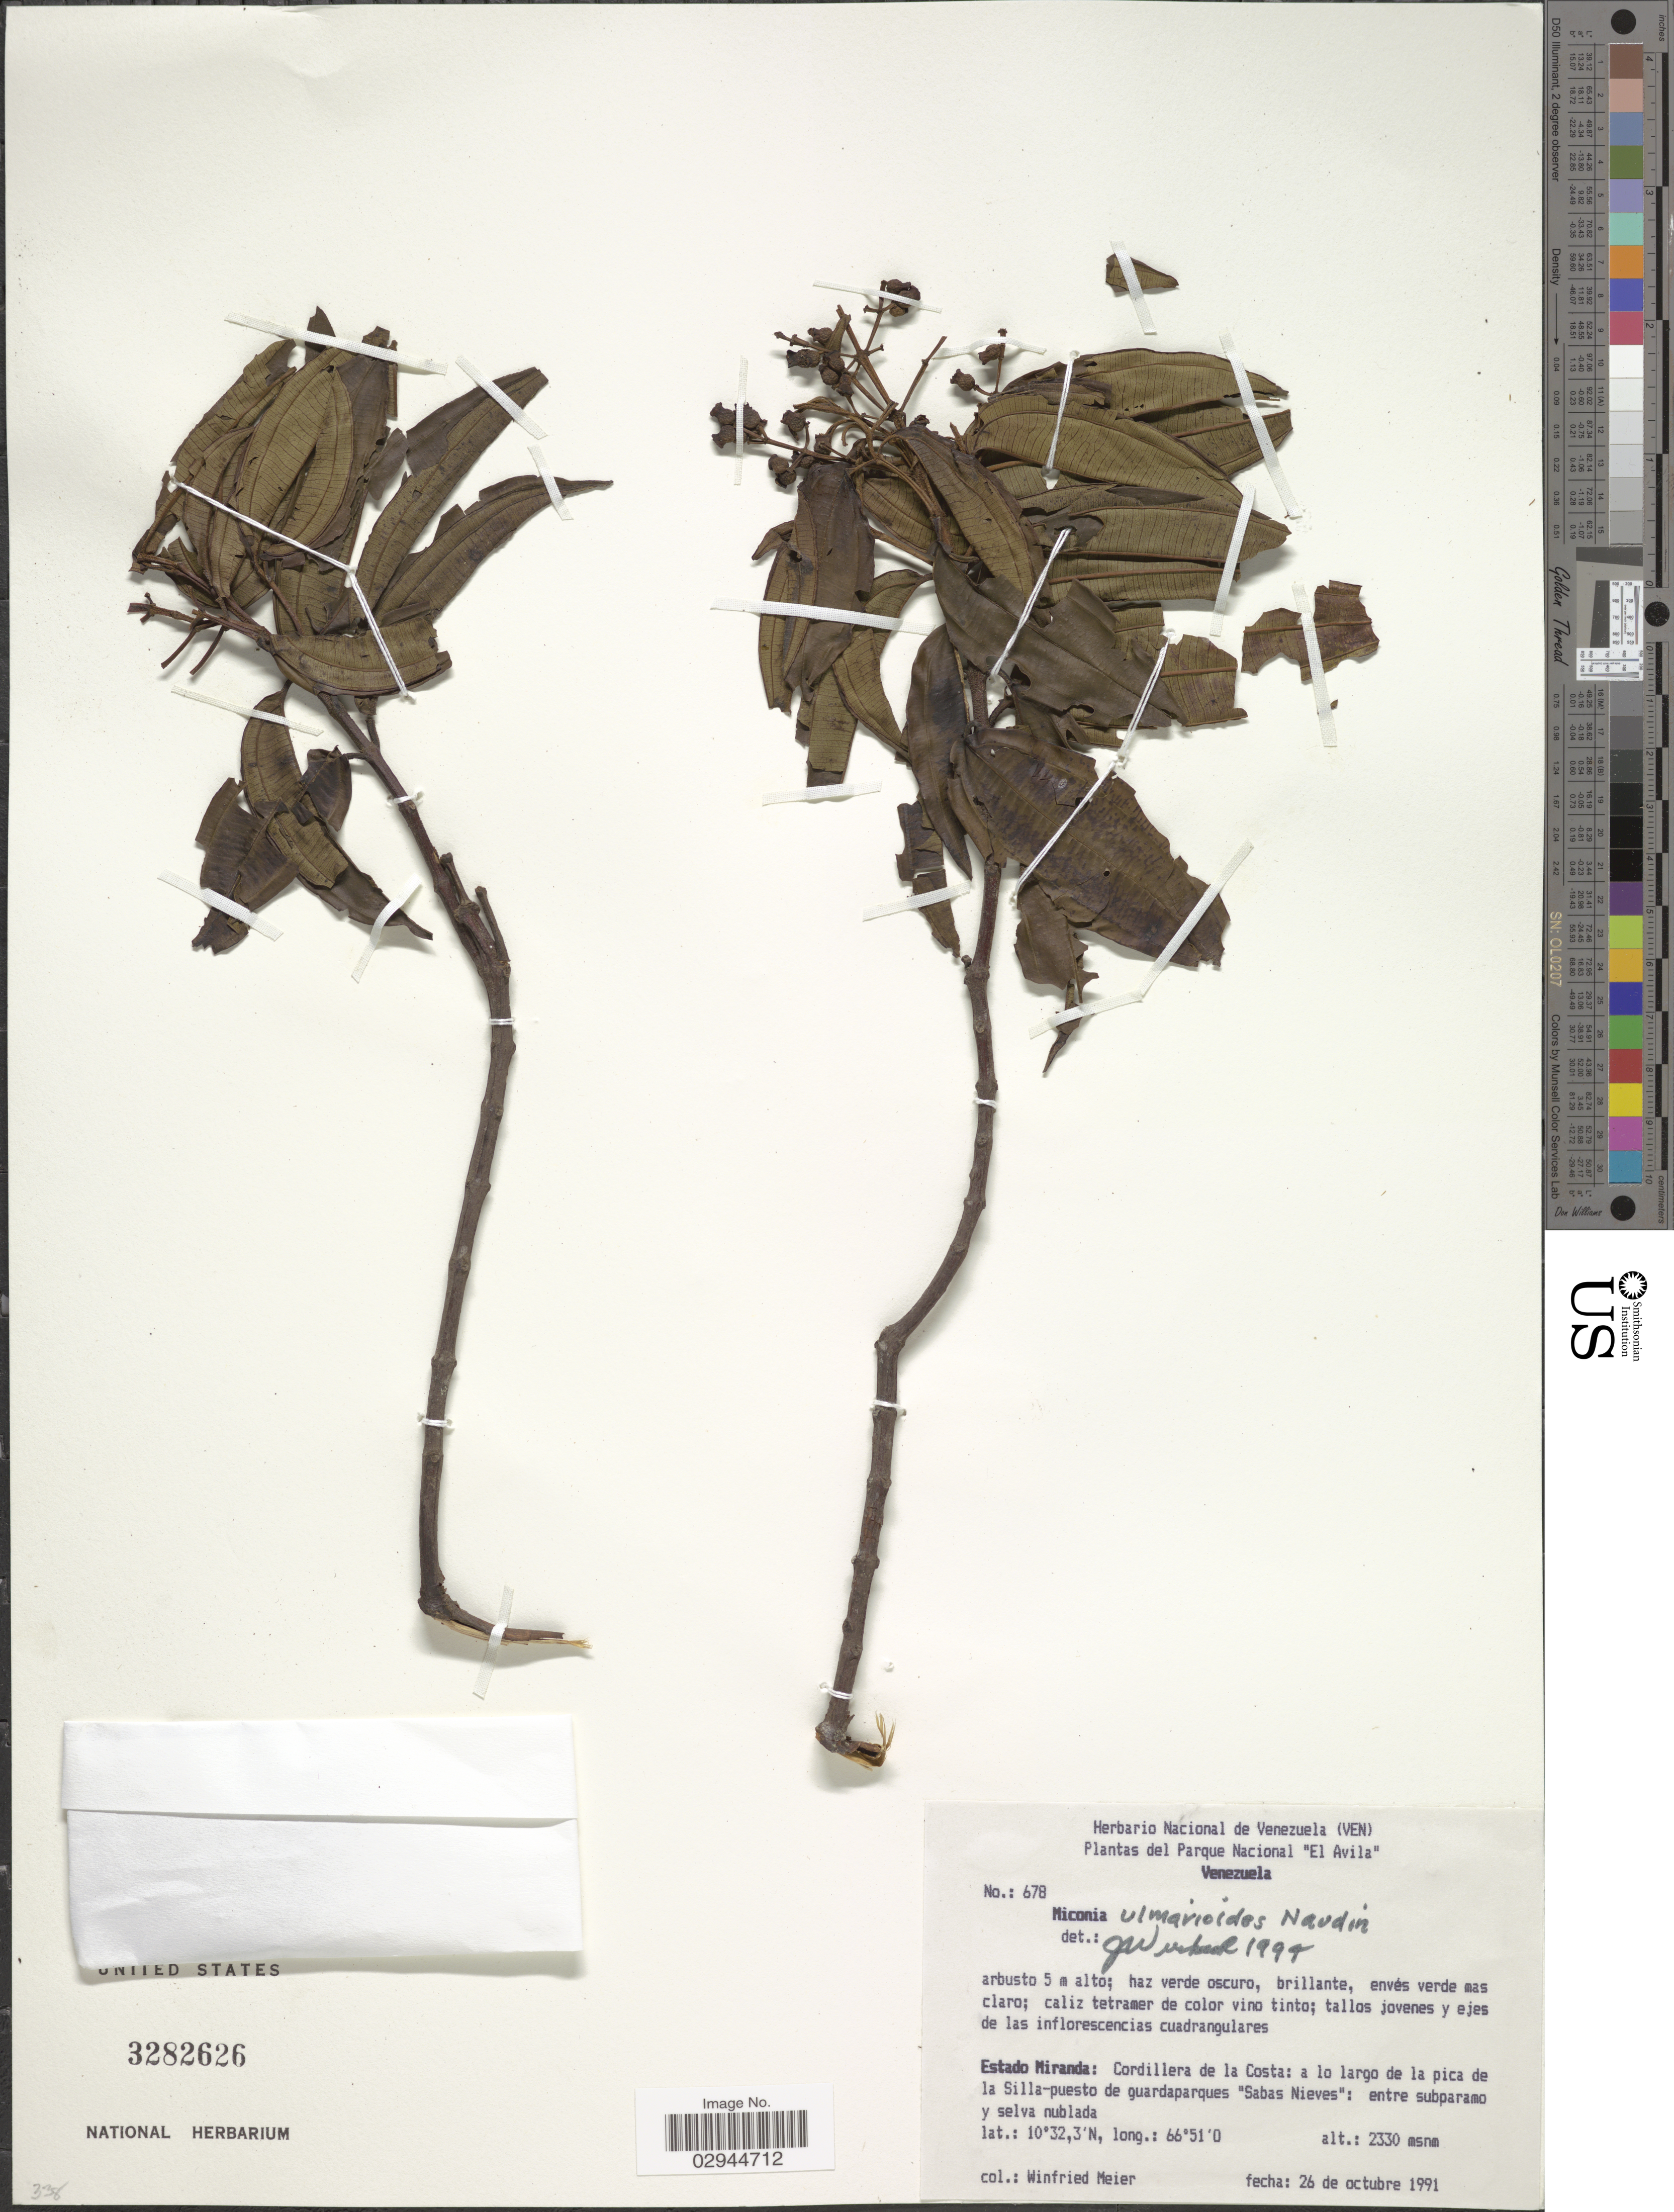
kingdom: Plantae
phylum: Tracheophyta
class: Magnoliopsida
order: Myrtales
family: Melastomataceae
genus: Miconia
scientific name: Miconia ulmarioides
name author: Naudin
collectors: W. Meier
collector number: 678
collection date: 1991-10-26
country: Venezuela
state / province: Miranda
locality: Parque Nacional "El Avila". Cordillera de la Costa: a lo largo de la pica de la Silla-puesto de guardaparques "Sabas Nieves": entre subparamo y selva nublada.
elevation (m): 2330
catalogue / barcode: US 3282626